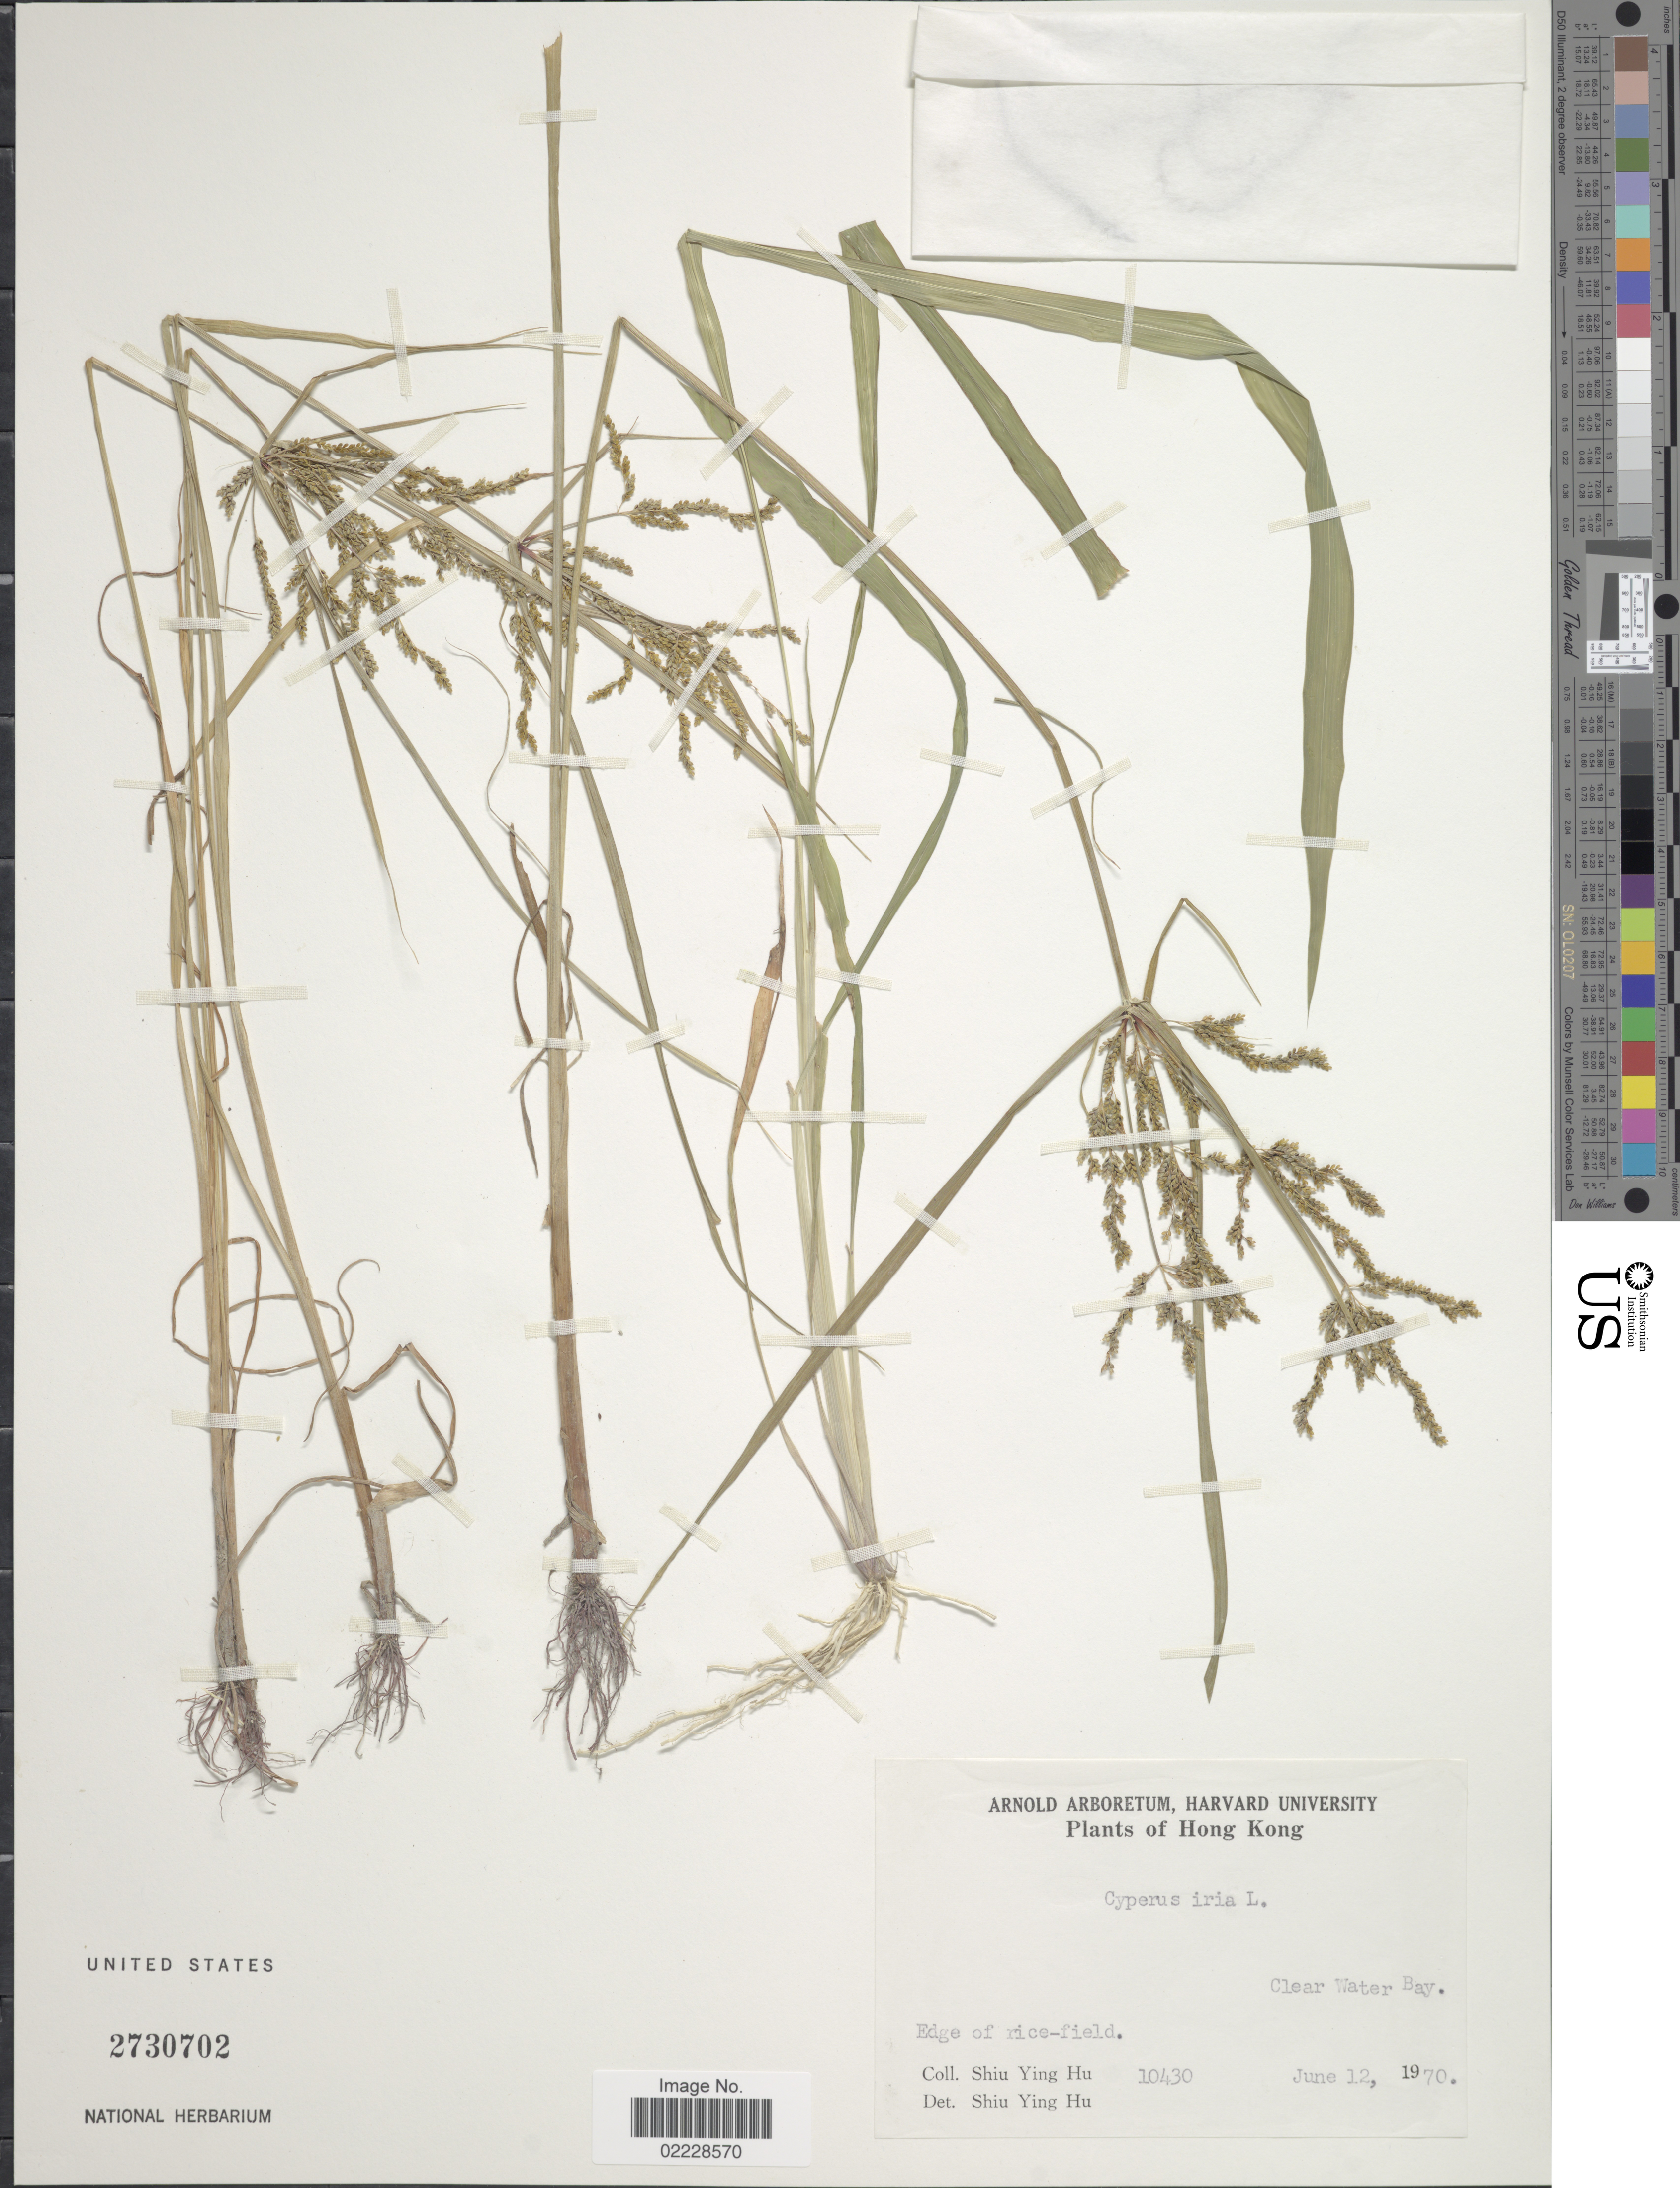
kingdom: Plantae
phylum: Tracheophyta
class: Liliopsida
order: Poales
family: Cyperaceae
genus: Cyperus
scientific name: Cyperus iria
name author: L.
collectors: S. Y. Hu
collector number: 10430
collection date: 1970-06-12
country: China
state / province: Hong Kong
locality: Hong Kong. Edge of rice-field. Clear Water Bay.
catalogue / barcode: US 2730702